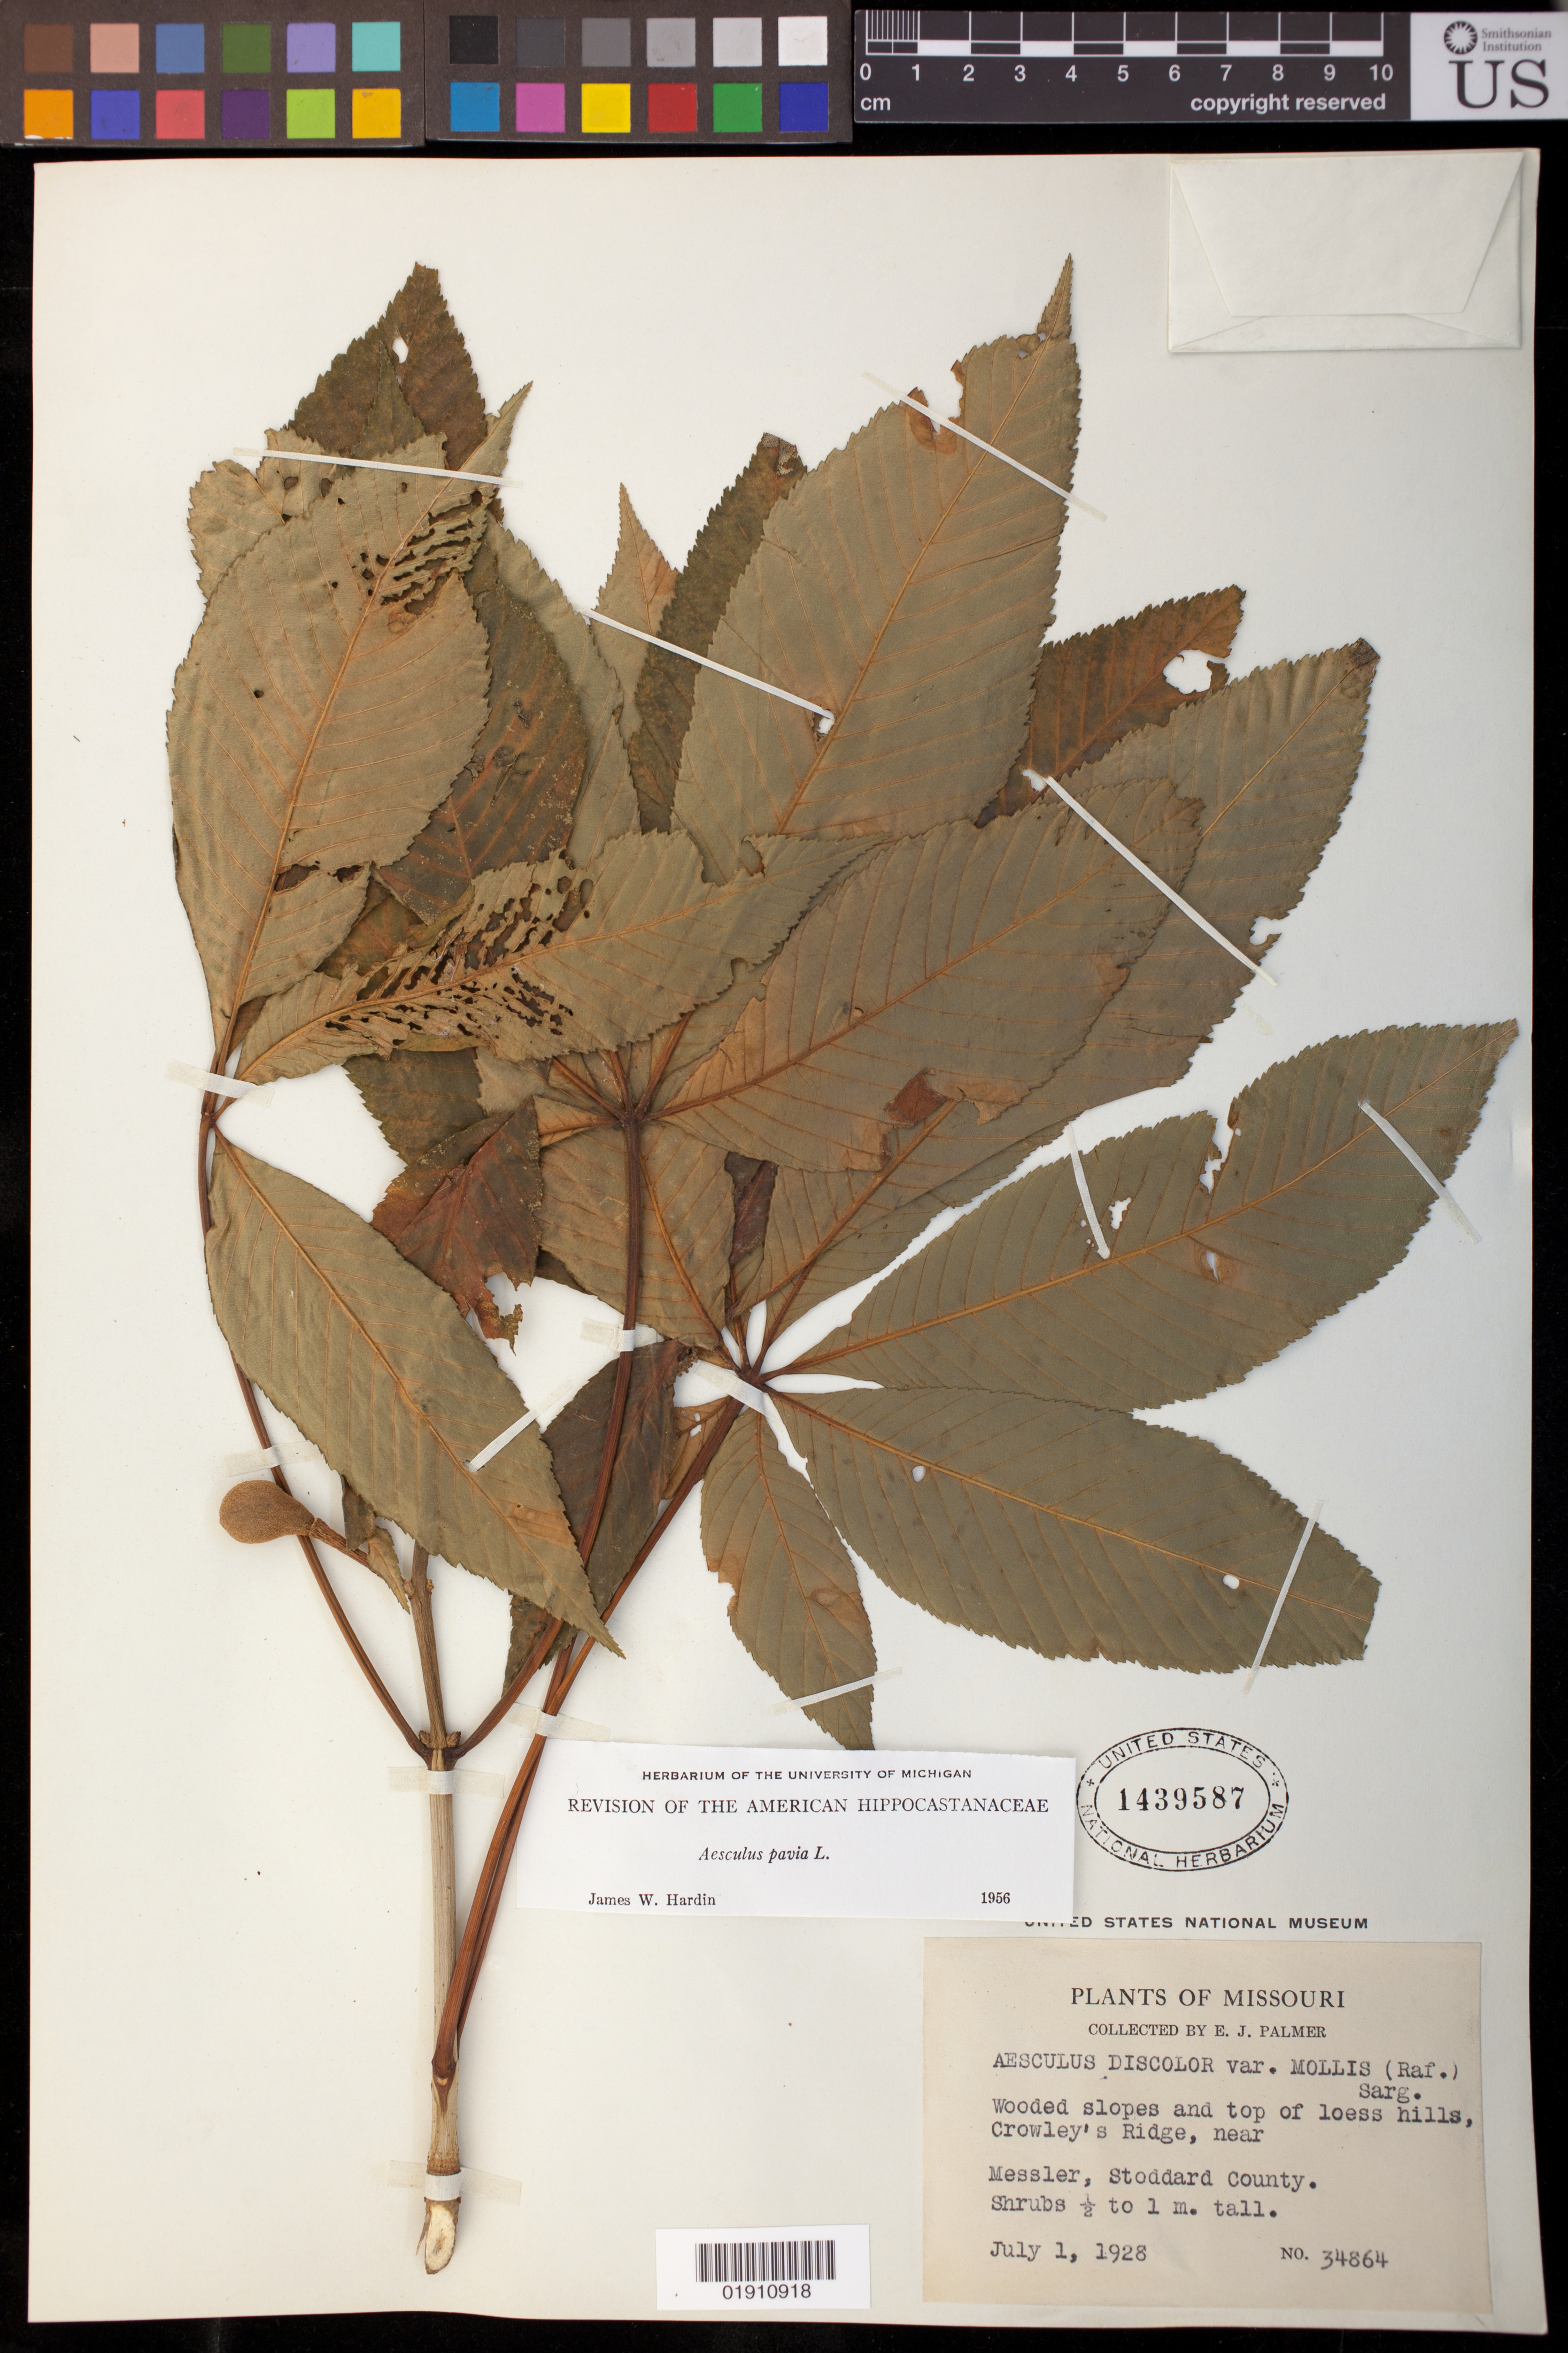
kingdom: Plantae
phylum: Tracheophyta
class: Magnoliopsida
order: Sapindales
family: Sapindaceae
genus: Aesculus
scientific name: Aesculus pavia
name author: L.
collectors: E. J. Palmer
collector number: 34864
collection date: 1928-07-01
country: United States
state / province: Missouri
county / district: Stoddard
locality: Crowley's Ridge near Messler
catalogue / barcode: US 1439587